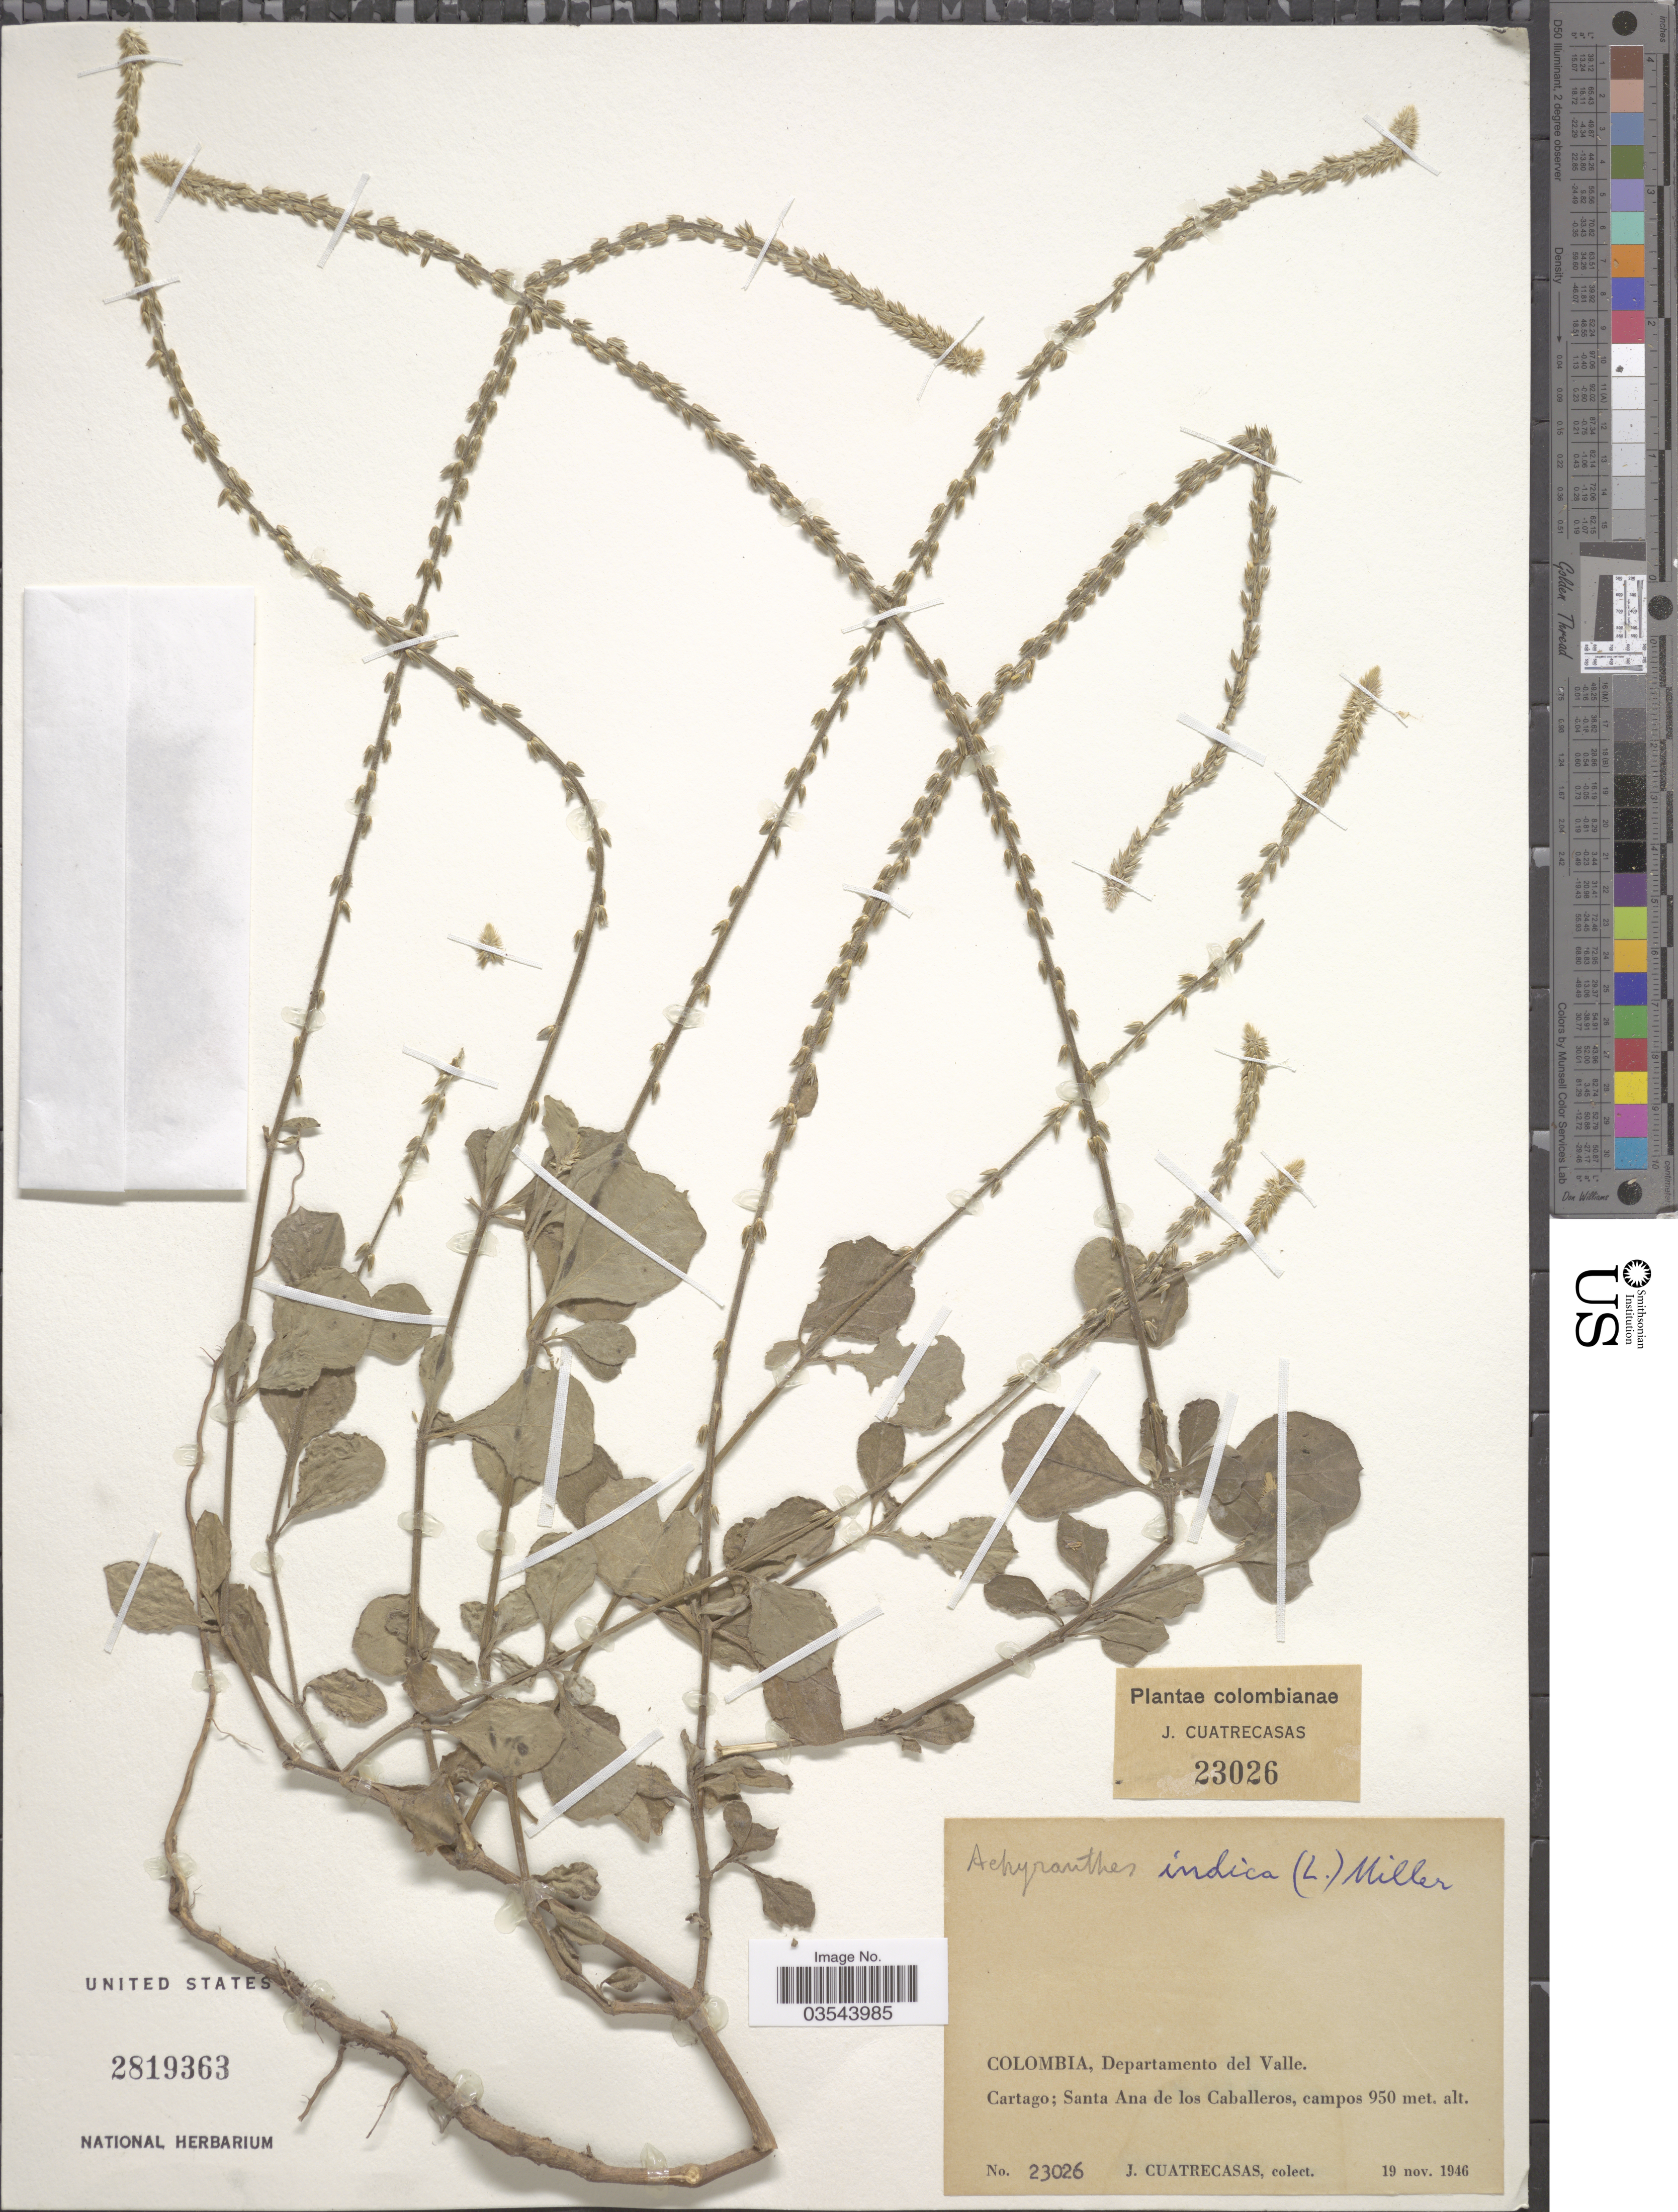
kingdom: Plantae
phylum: Tracheophyta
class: Magnoliopsida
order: Caryophyllales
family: Amaranthaceae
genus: Achyranthes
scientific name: Achyranthes indica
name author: (L.) Mill.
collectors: J. Cuatrecasas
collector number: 23026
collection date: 1946-11-19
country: Colombia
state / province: Valle del Cauca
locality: Departamento del Valle. Cartago; Santa Ana de los Caballeros, campos.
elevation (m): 950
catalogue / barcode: US 2819363